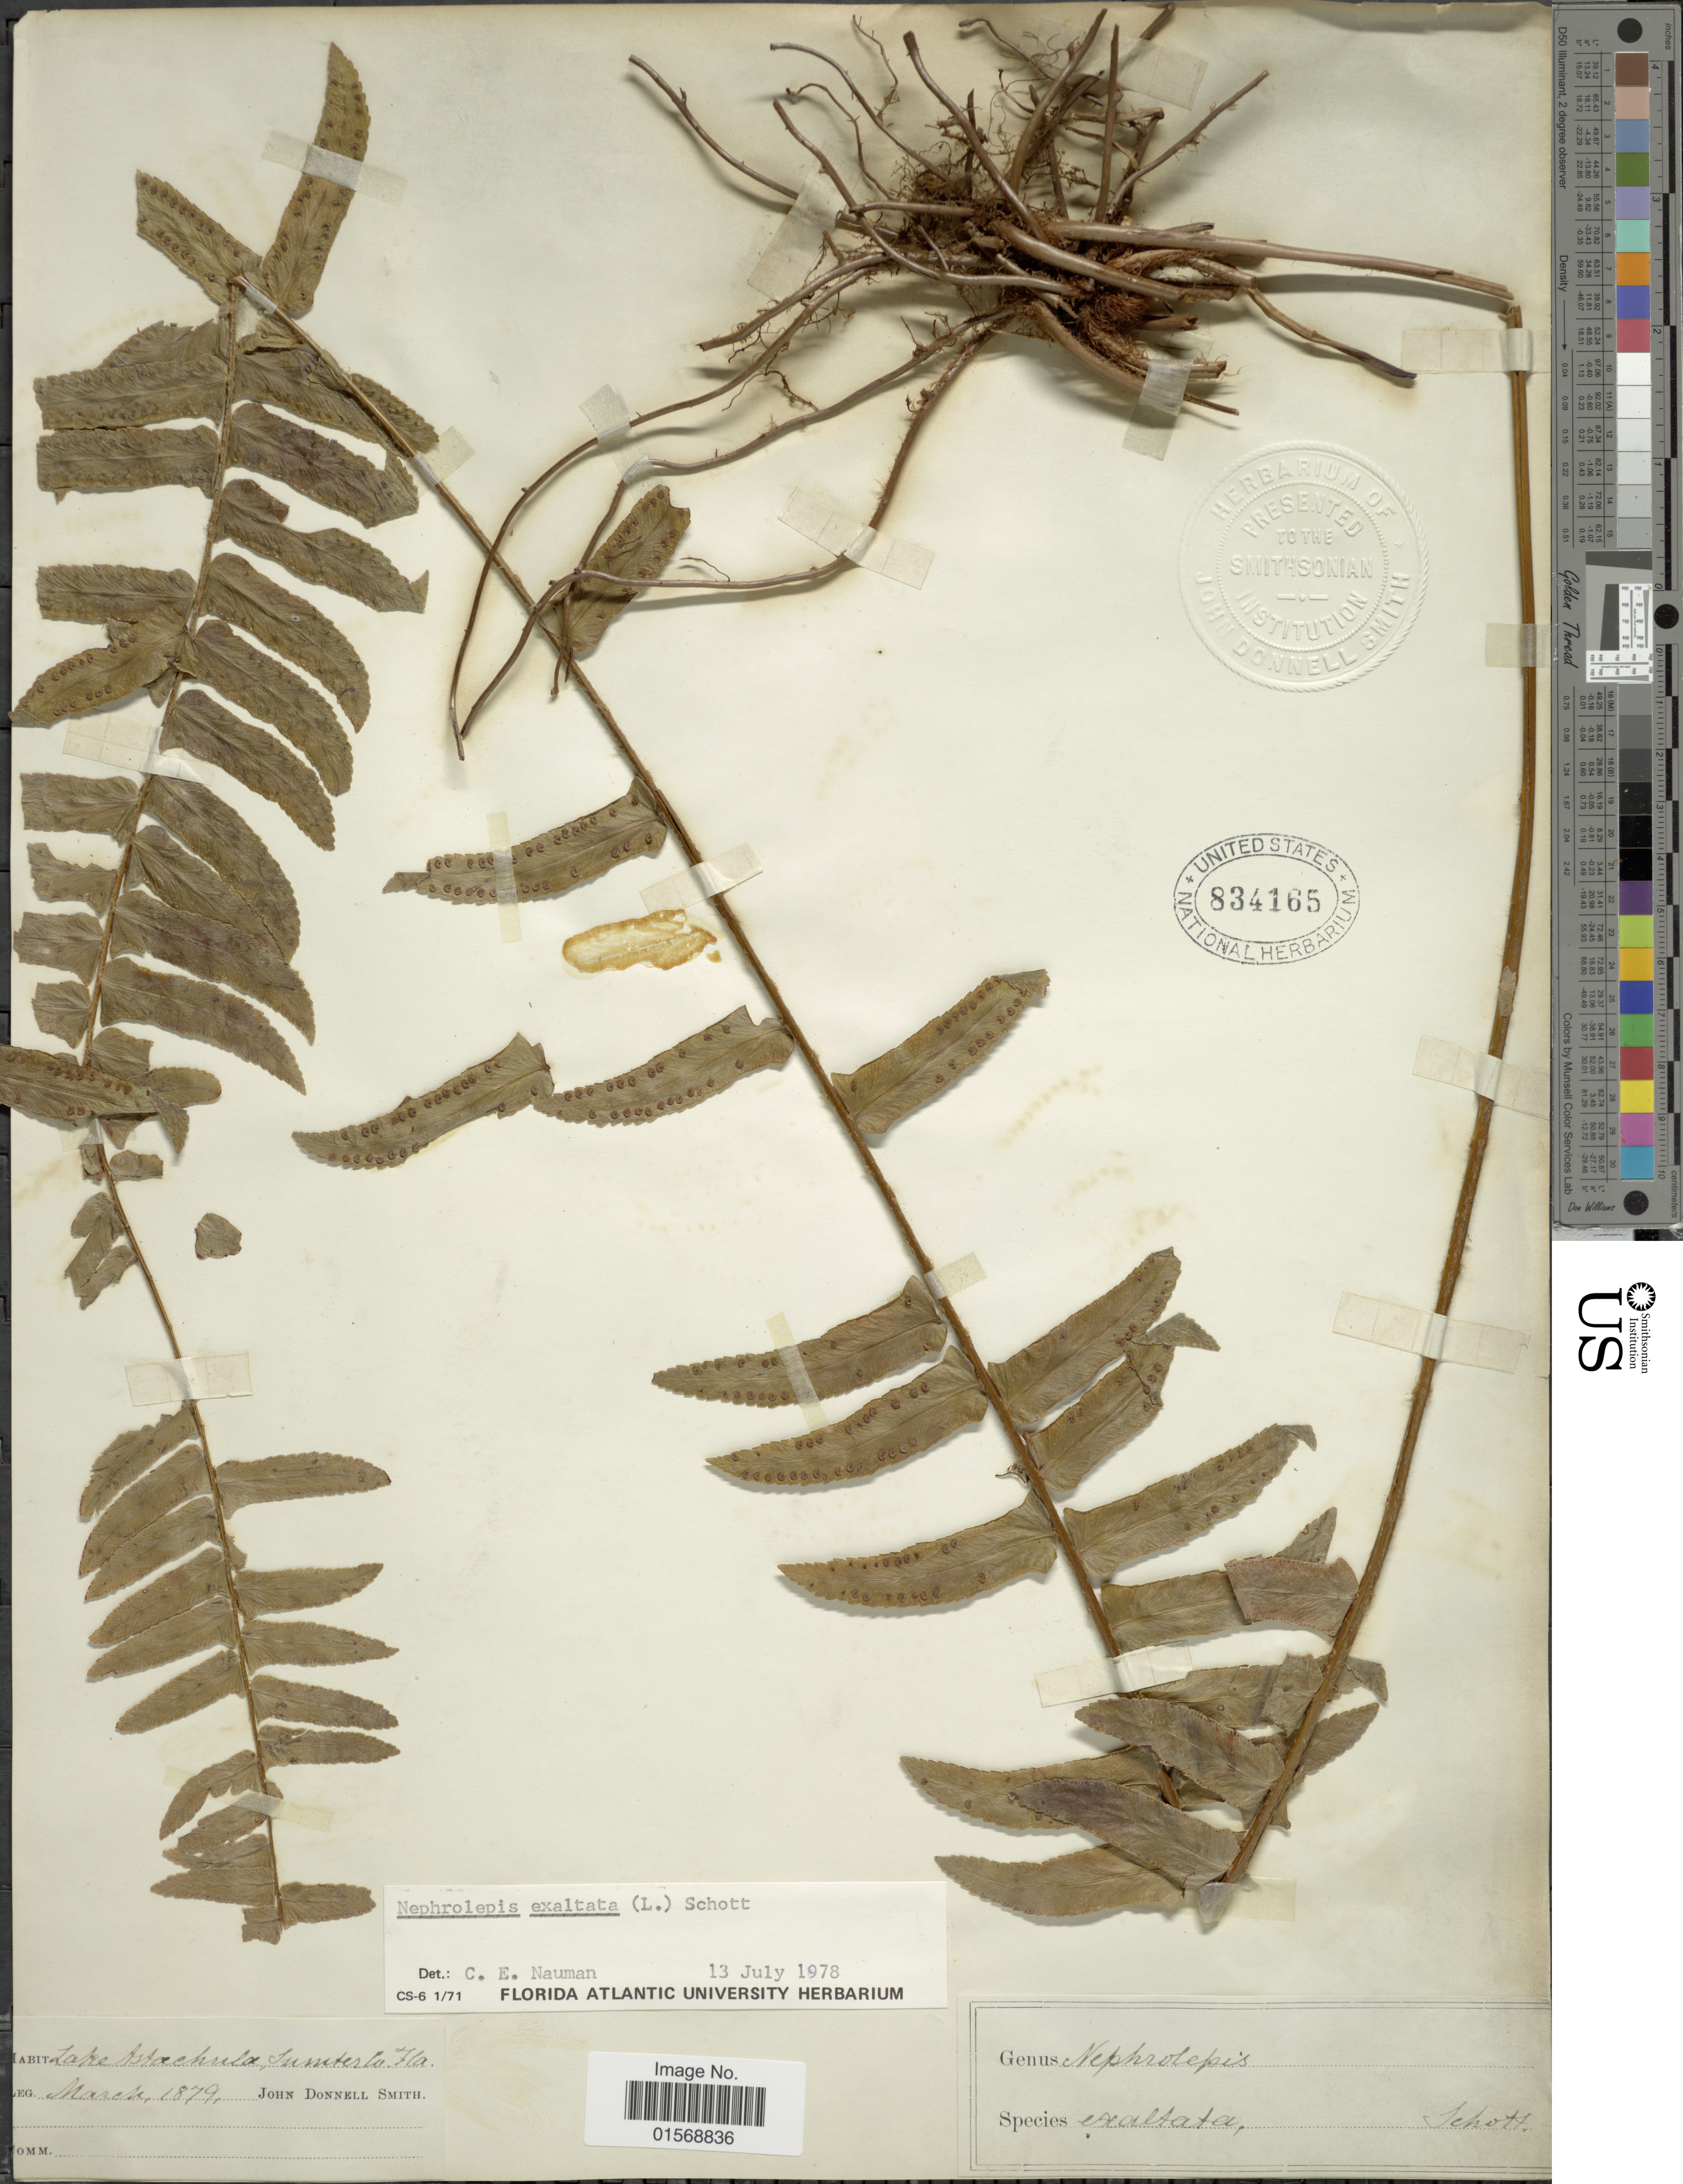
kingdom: Plantae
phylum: Tracheophyta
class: Polypodiopsida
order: Polypodiales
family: Nephrolepidaceae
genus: Nephrolepis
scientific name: Nephrolepis exaltata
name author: (L.) Schott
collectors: J. Donnell Smith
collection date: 1879-03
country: United States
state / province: Florida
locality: Lake Astachula, Sumter Co.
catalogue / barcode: US 834165